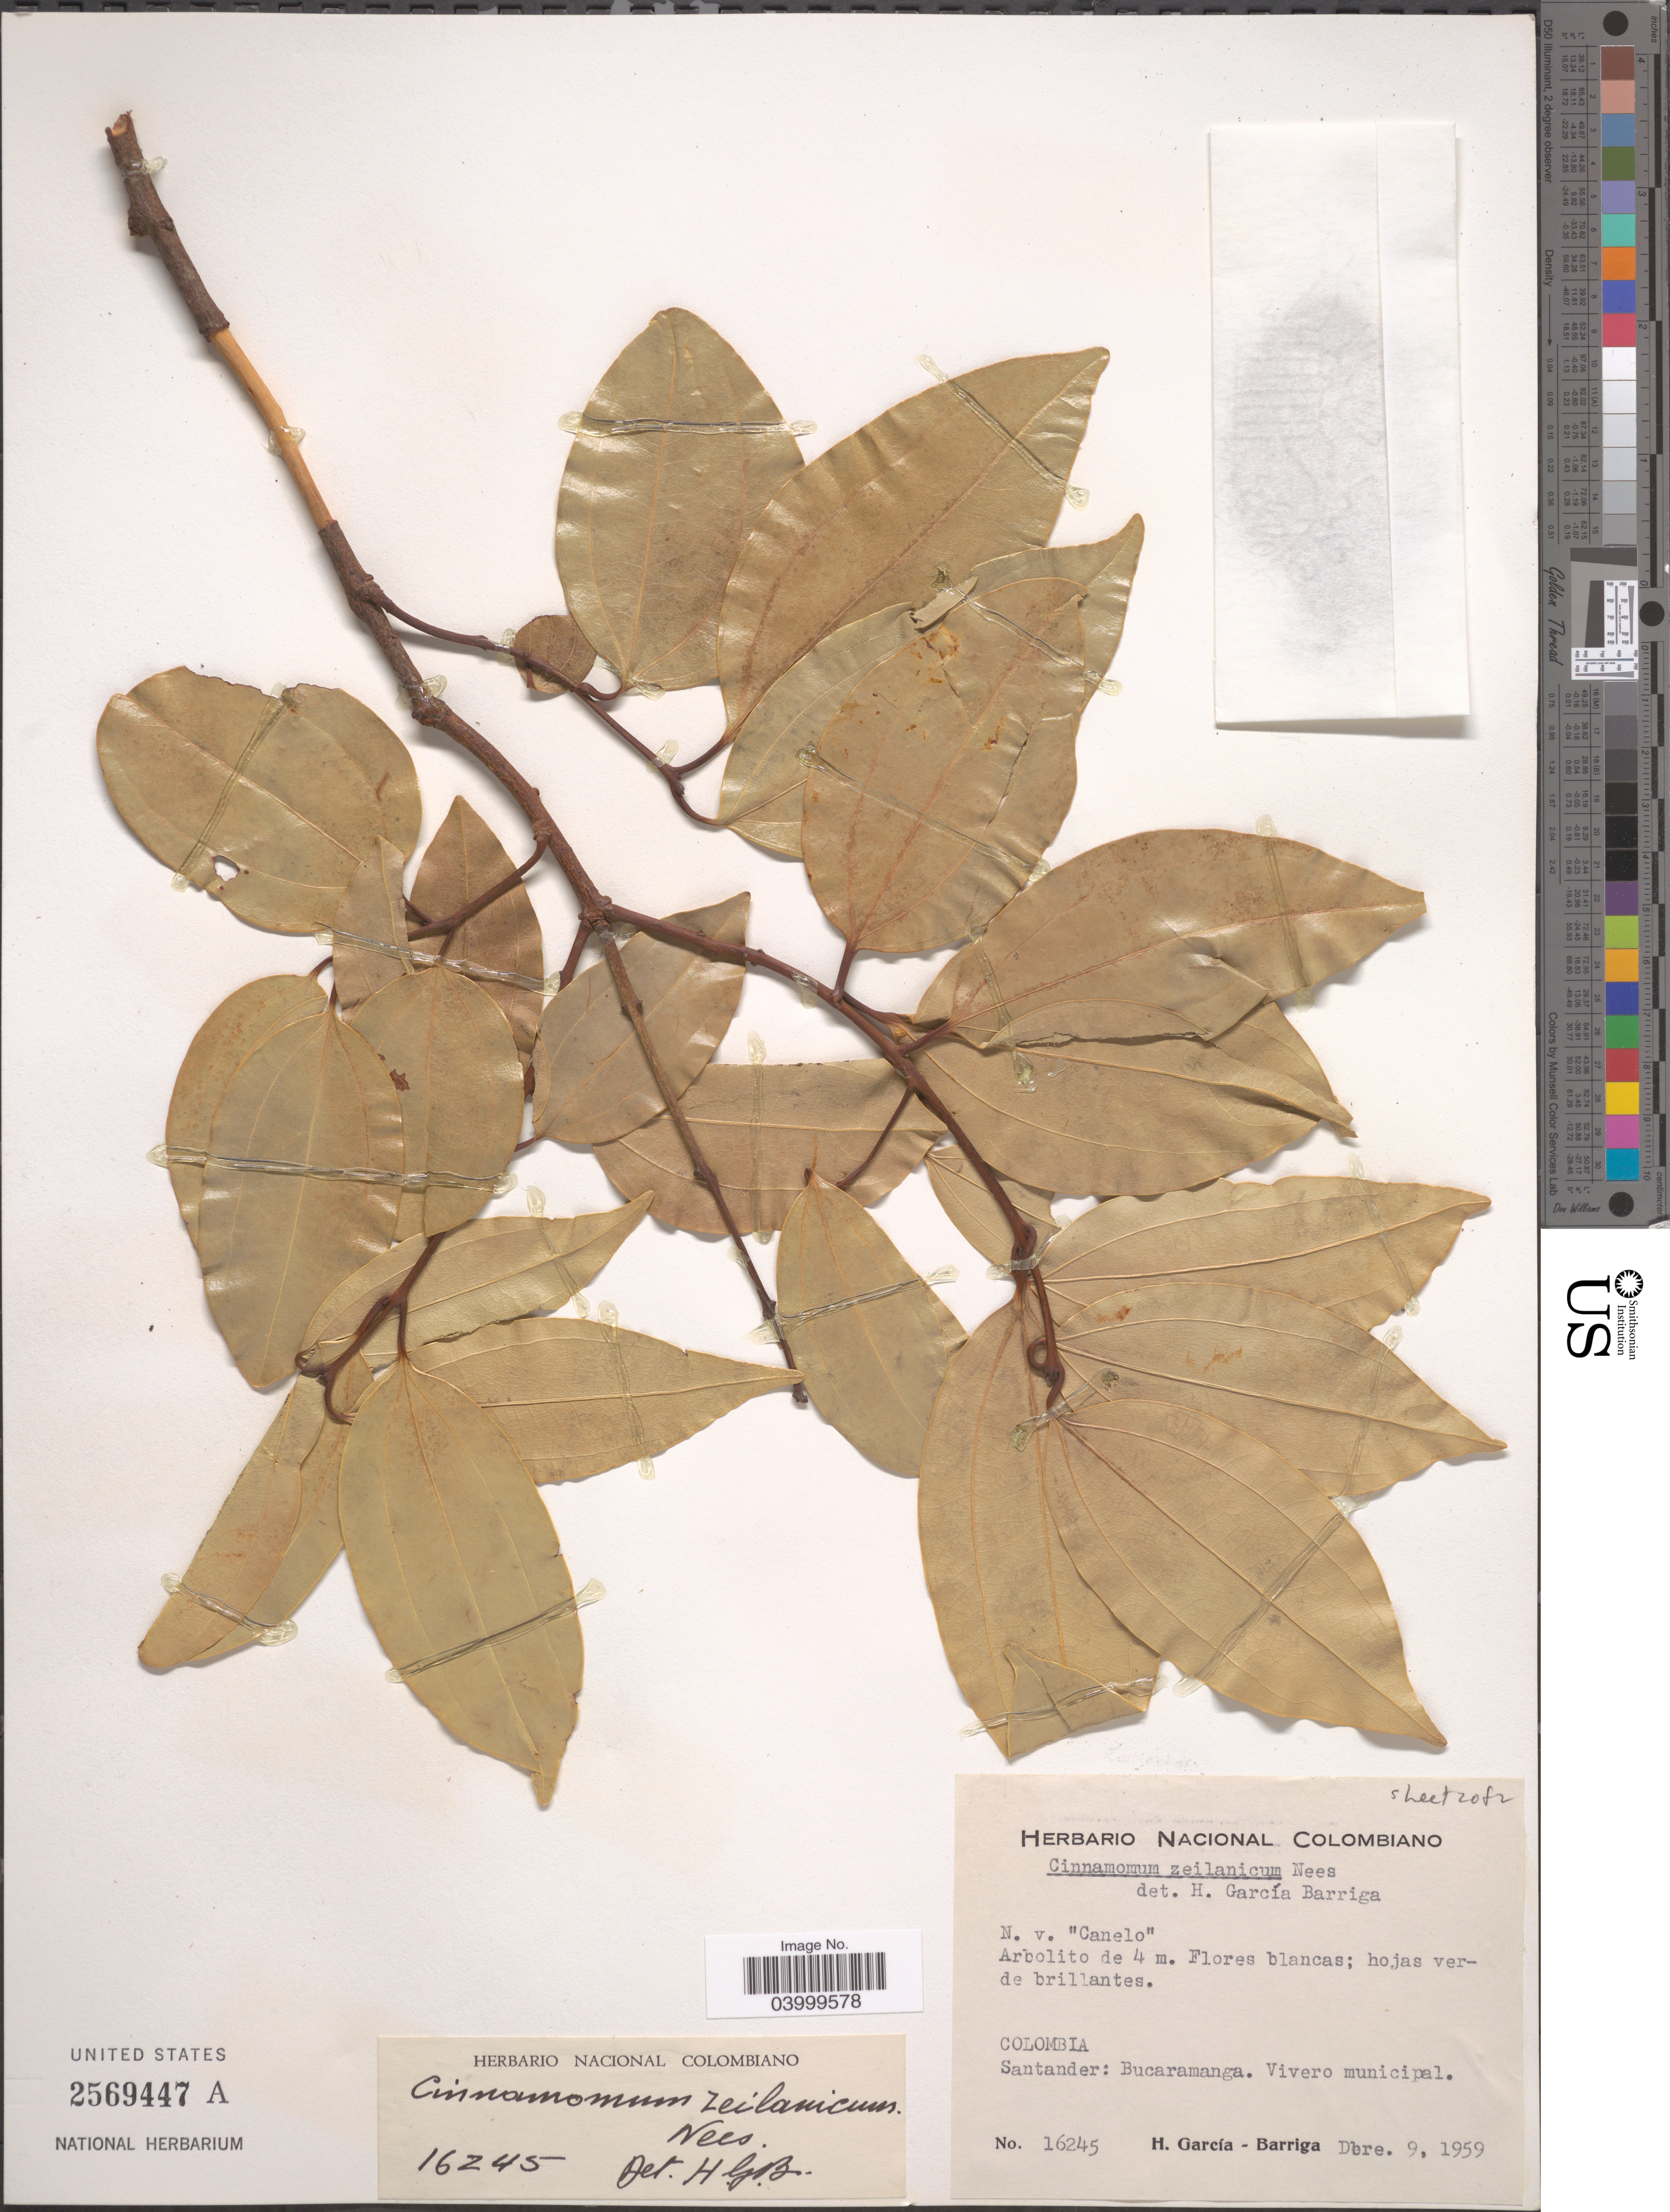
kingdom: Plantae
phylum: Tracheophyta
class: Magnoliopsida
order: Laurales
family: Lauraceae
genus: Cinnamomum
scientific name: Cinnamomum zeylanicum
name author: Blume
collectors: H. García Barriga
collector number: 16245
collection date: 1959-12-09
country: Colombia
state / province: Santander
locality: Bucaramanga. Vivero municipal.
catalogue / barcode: US 2569447A